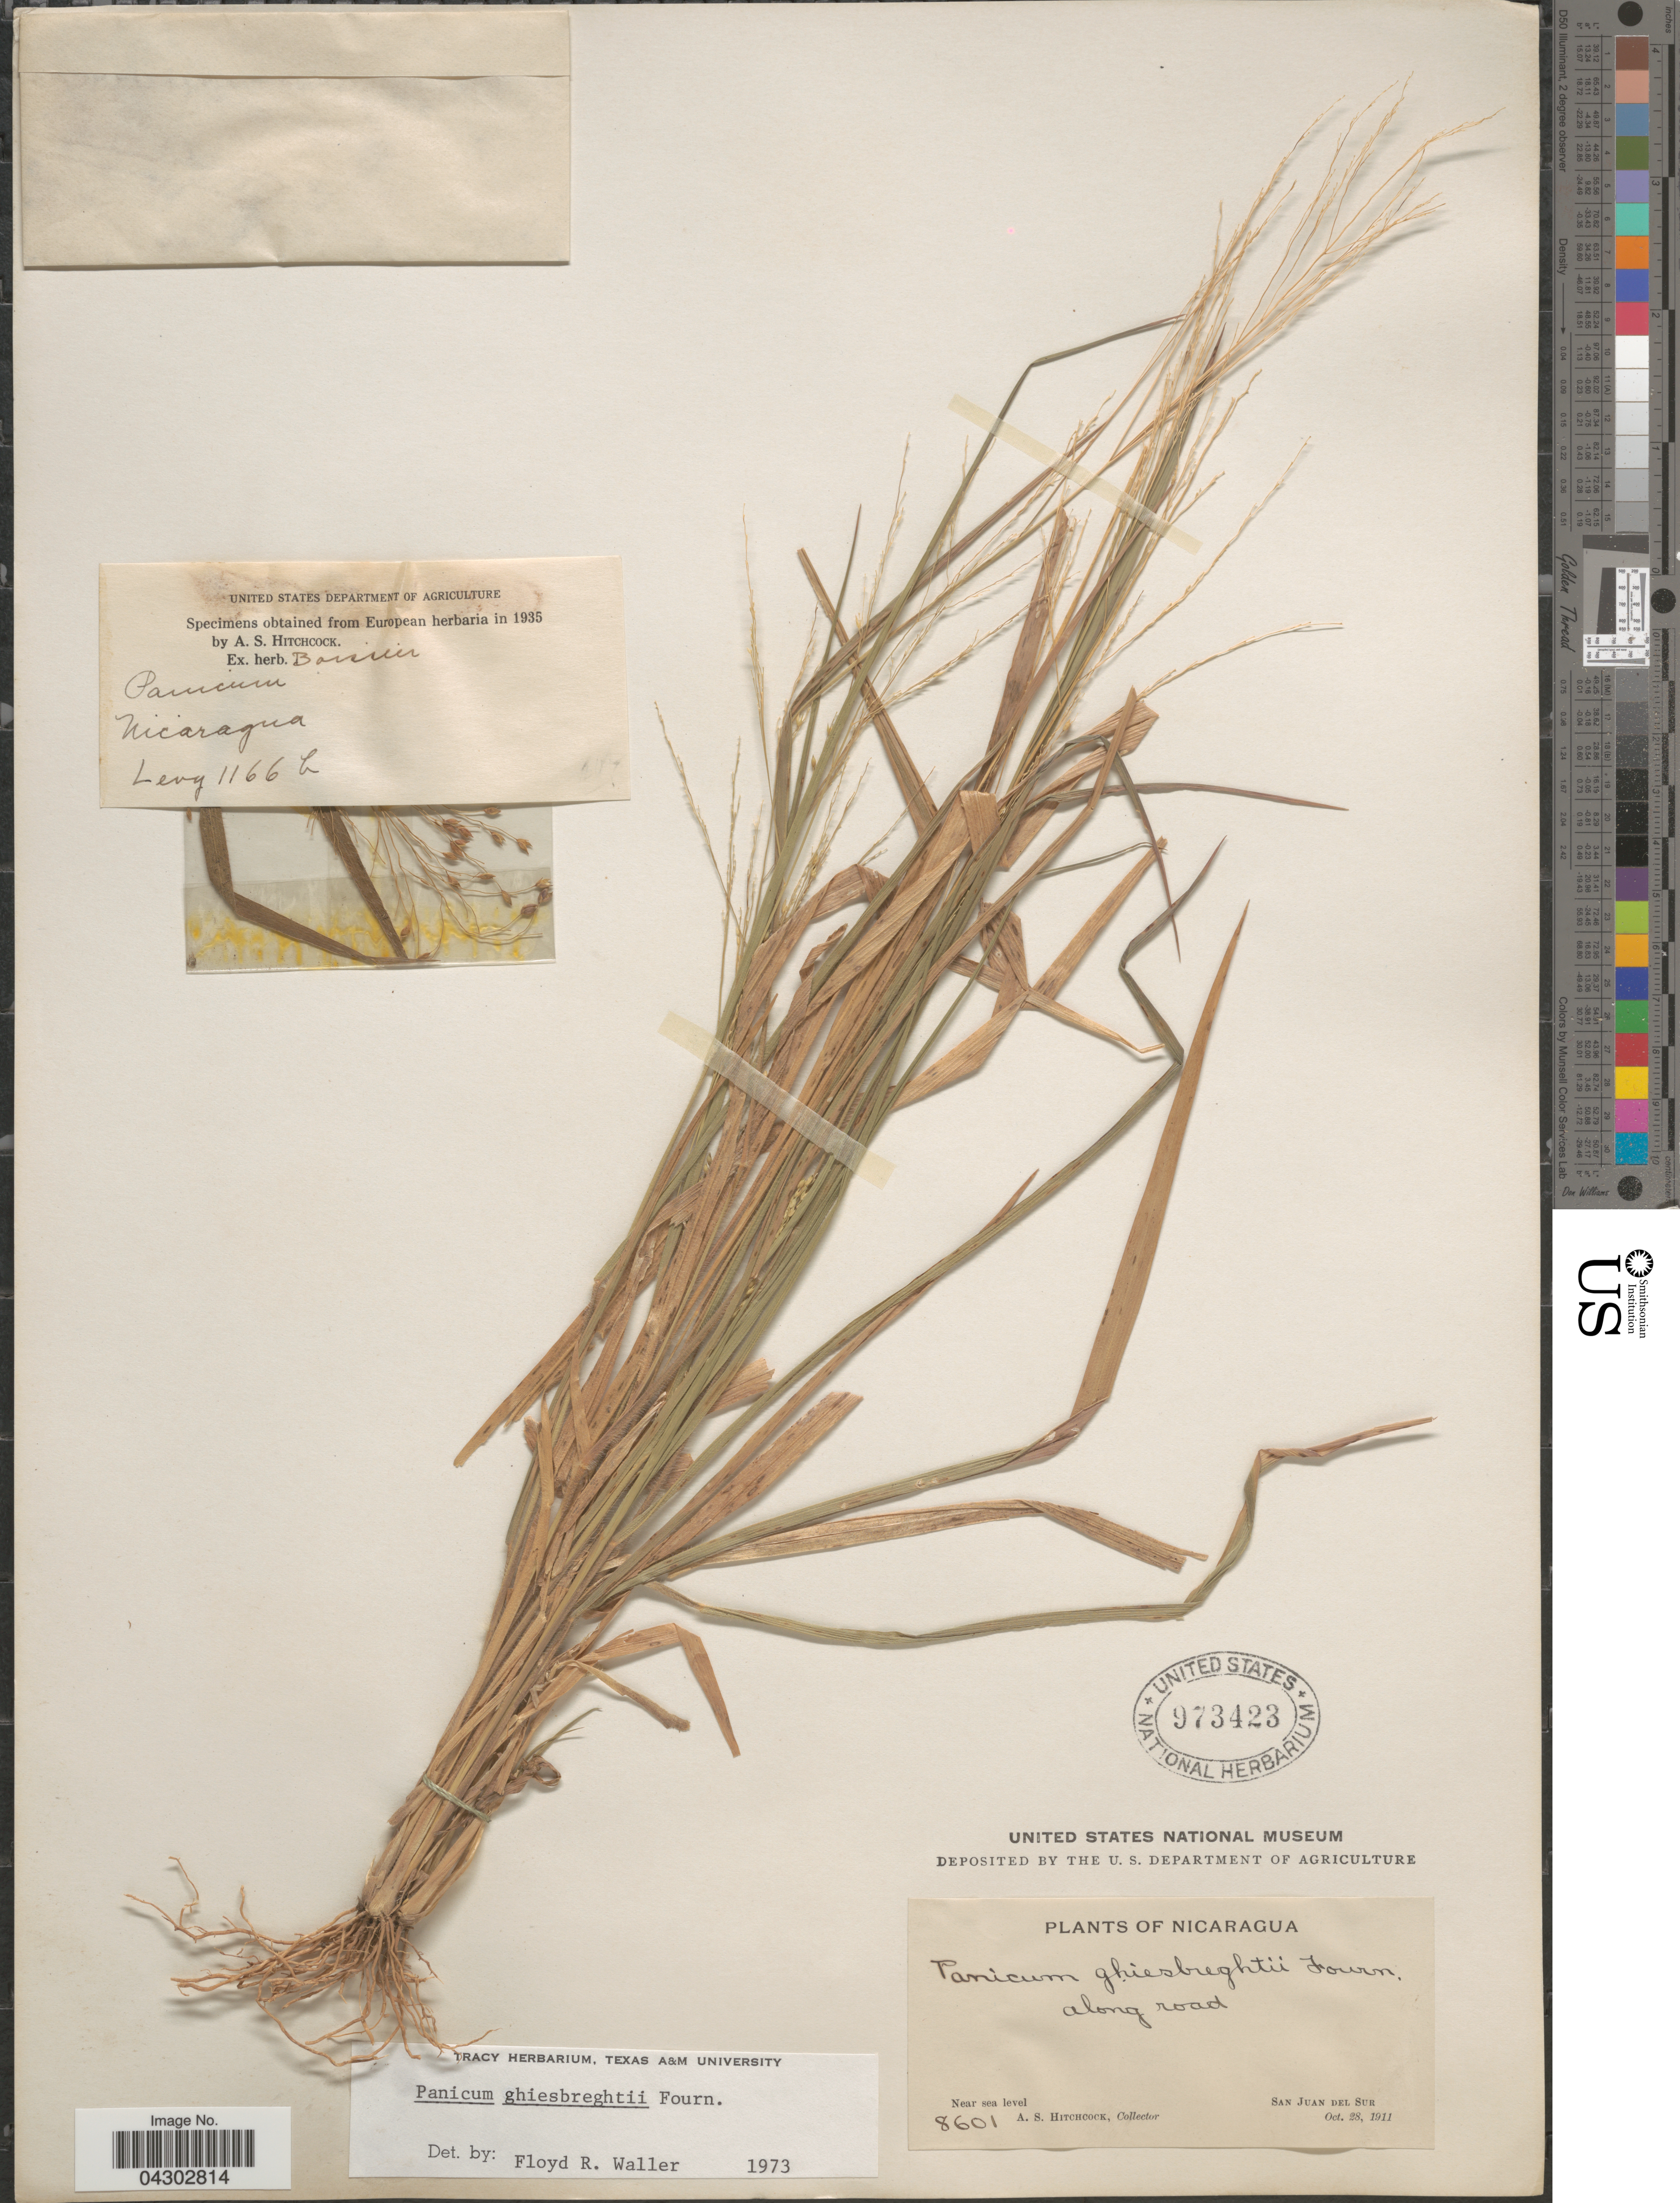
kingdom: Plantae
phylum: Tracheophyta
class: Liliopsida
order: Poales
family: Poaceae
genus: Panicum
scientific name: Panicum ghiesbreghtii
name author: E. Fourn.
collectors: A. S. Hitchcock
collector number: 8601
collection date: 1911-10-28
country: Nicaragua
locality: San Juan del Sur.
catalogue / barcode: US 973423